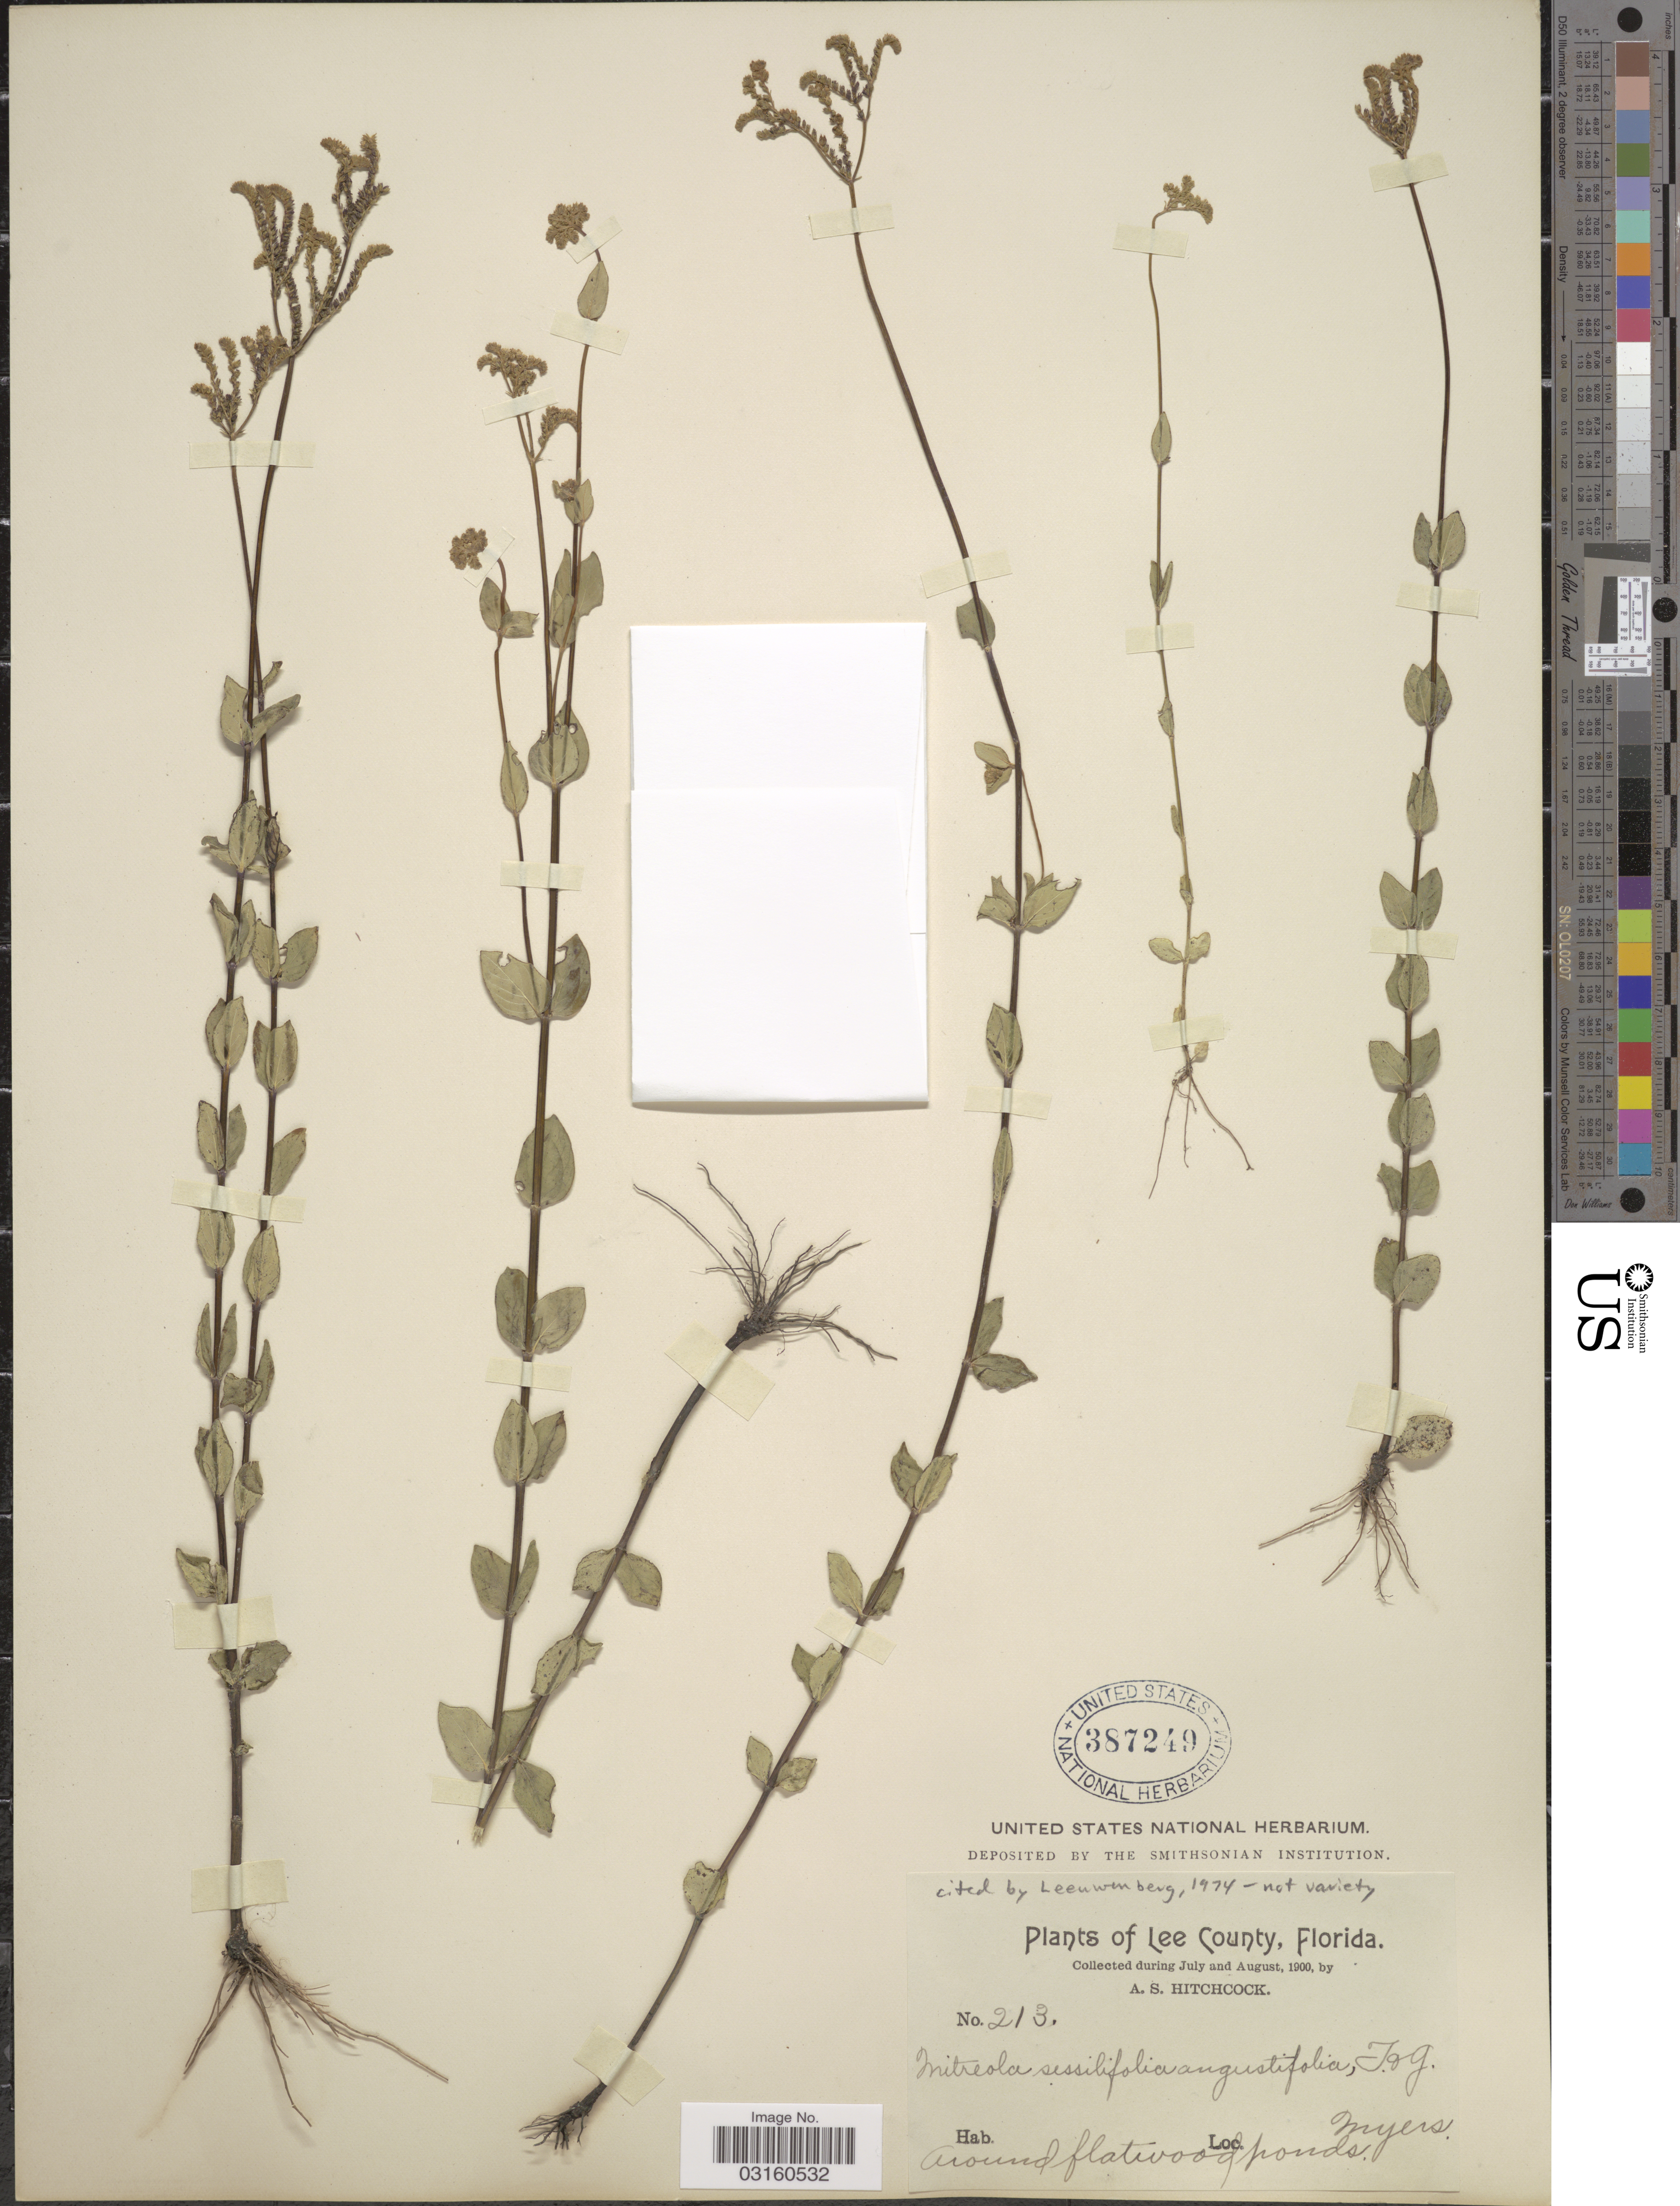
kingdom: Plantae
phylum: Tracheophyta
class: Magnoliopsida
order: Gentianales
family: Loganiaceae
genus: Mitreola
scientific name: Mitreola sessilifolia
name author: (J.F. Gmel.) G. Don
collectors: A. S. Hitchcock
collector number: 213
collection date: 1900-07/1900-08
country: United States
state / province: Florida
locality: Lee County. Myers. Around flatwood ponds.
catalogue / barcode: US 387249